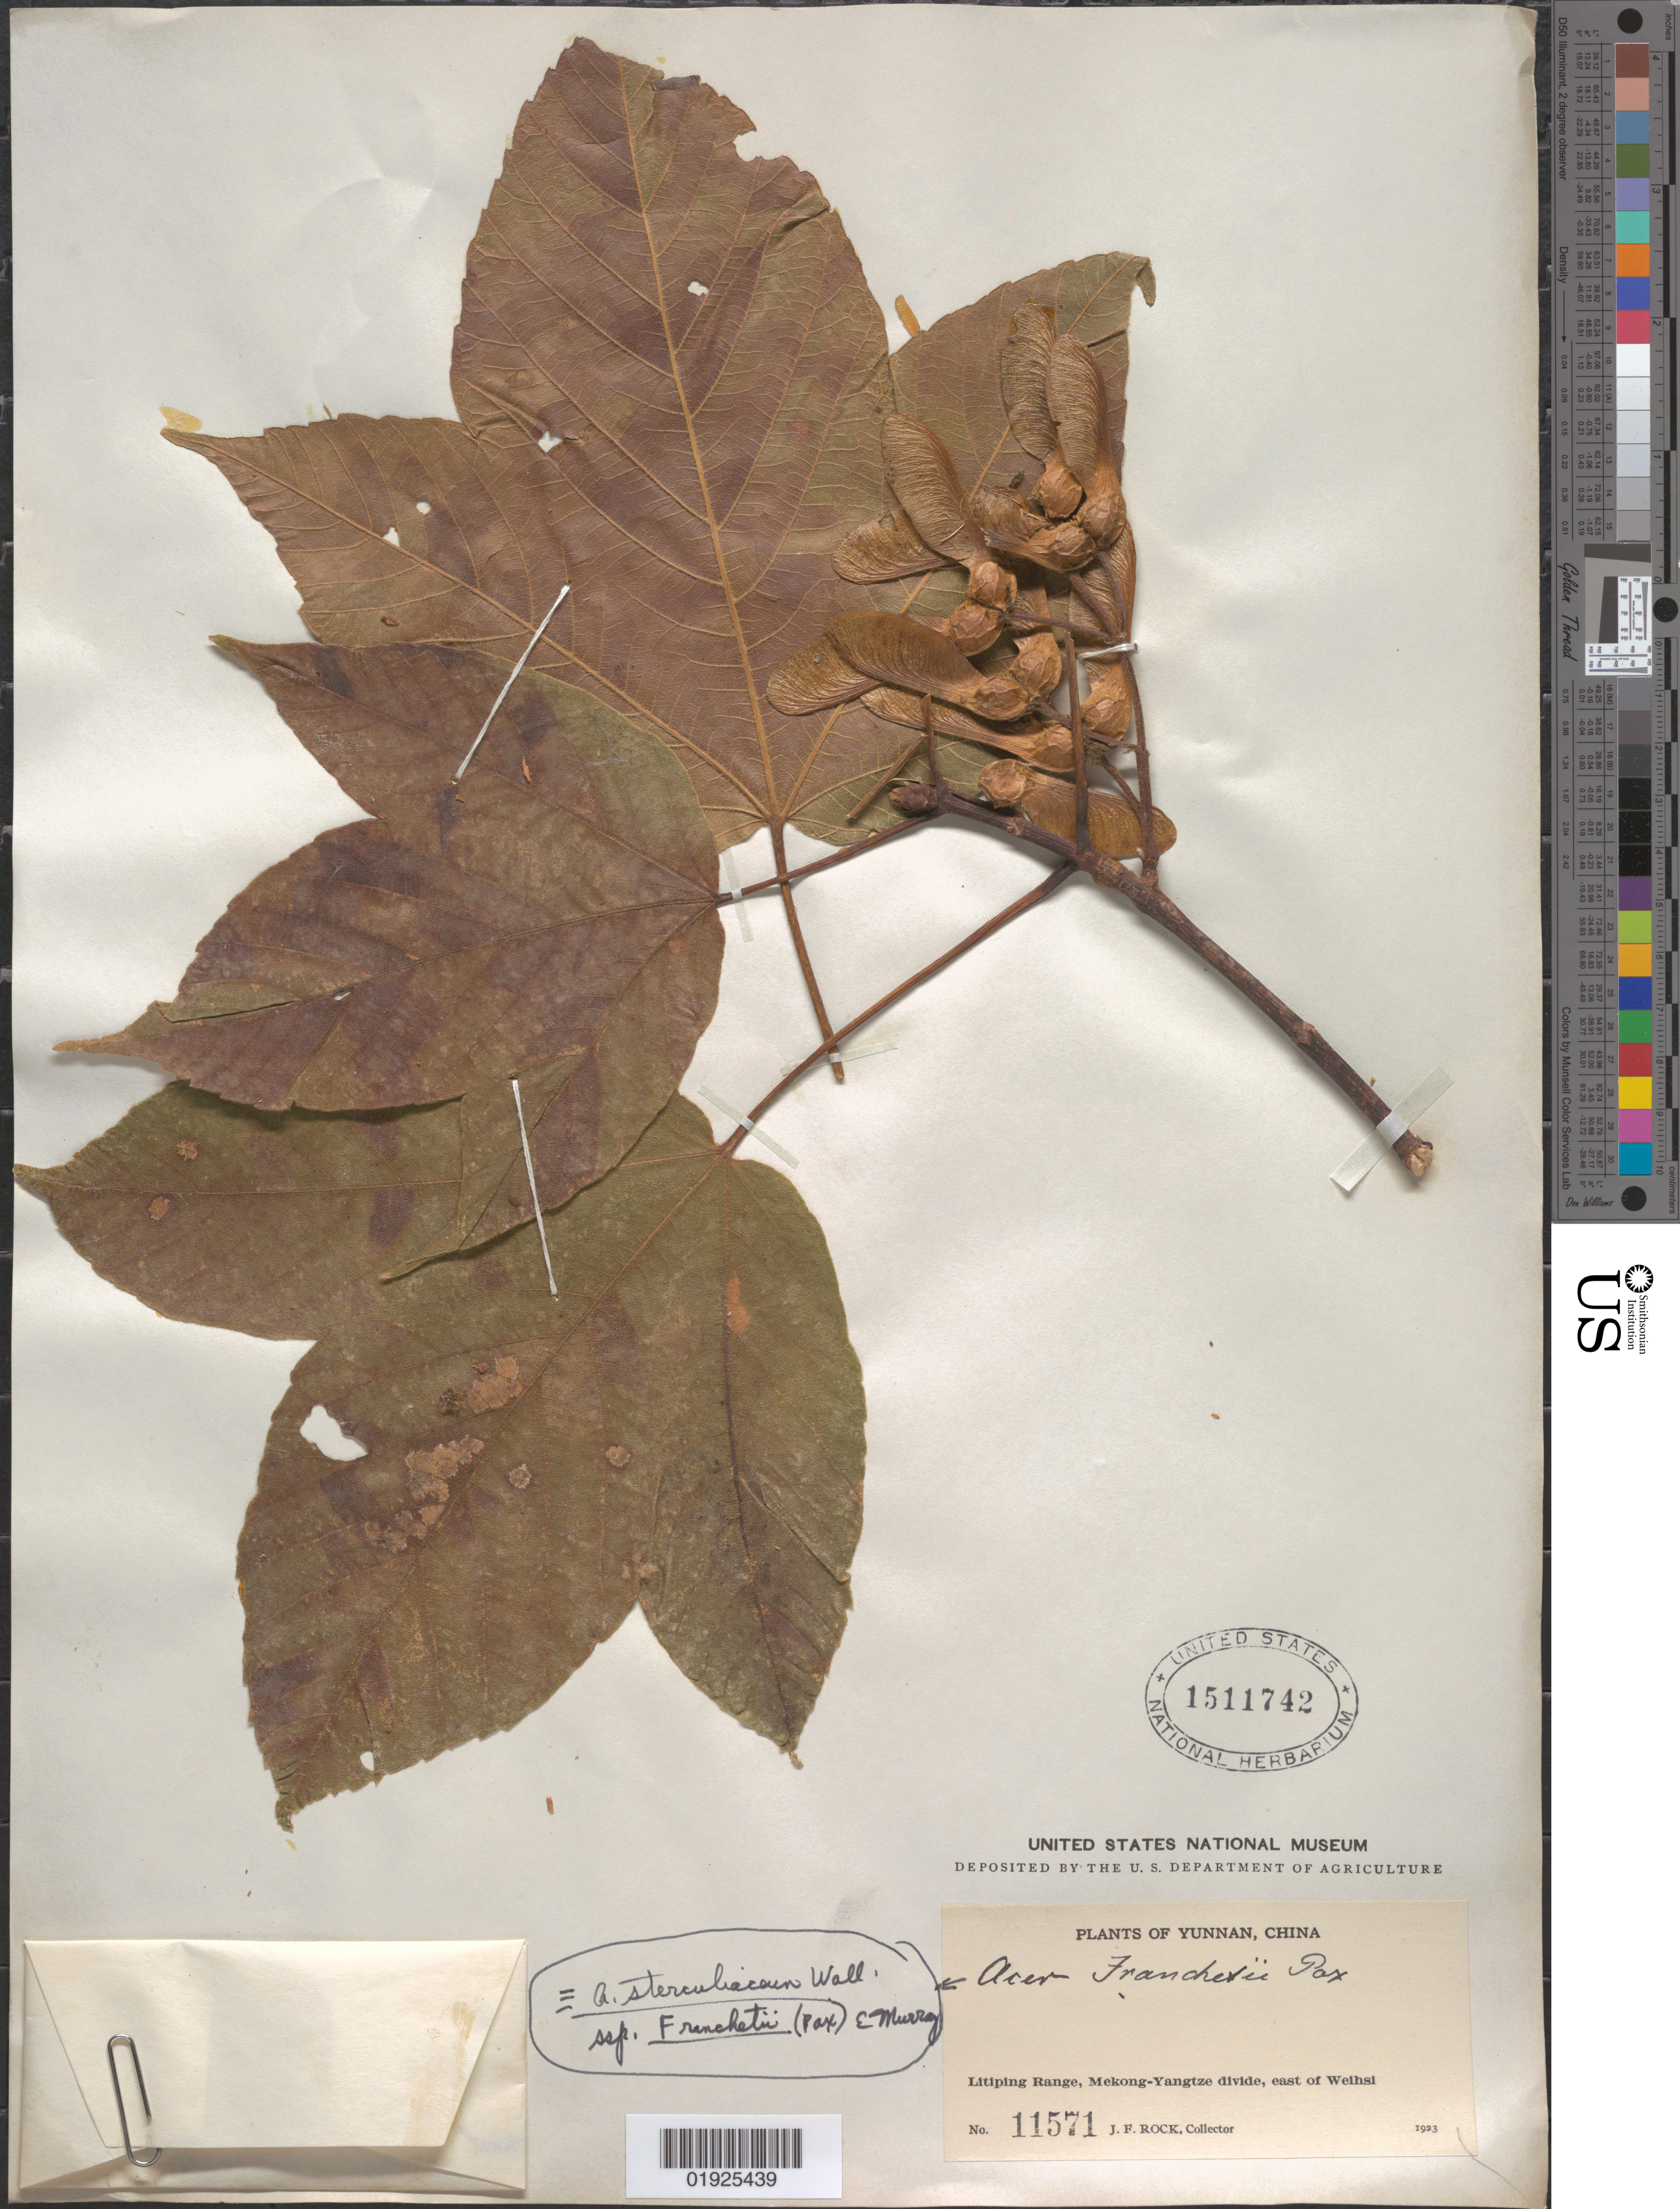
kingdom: Plantae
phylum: Tracheophyta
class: Magnoliopsida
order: Sapindales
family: Sapindaceae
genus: Acer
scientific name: Acer sterculiaceum subsp. franchetii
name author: (Pax) A.E. Murray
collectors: J. F. Rock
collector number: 11571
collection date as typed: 1923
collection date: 1923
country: China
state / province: Yunnan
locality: Litiping Range, Mekong-Yangtze divide, east of Weihsi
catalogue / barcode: US 1511742